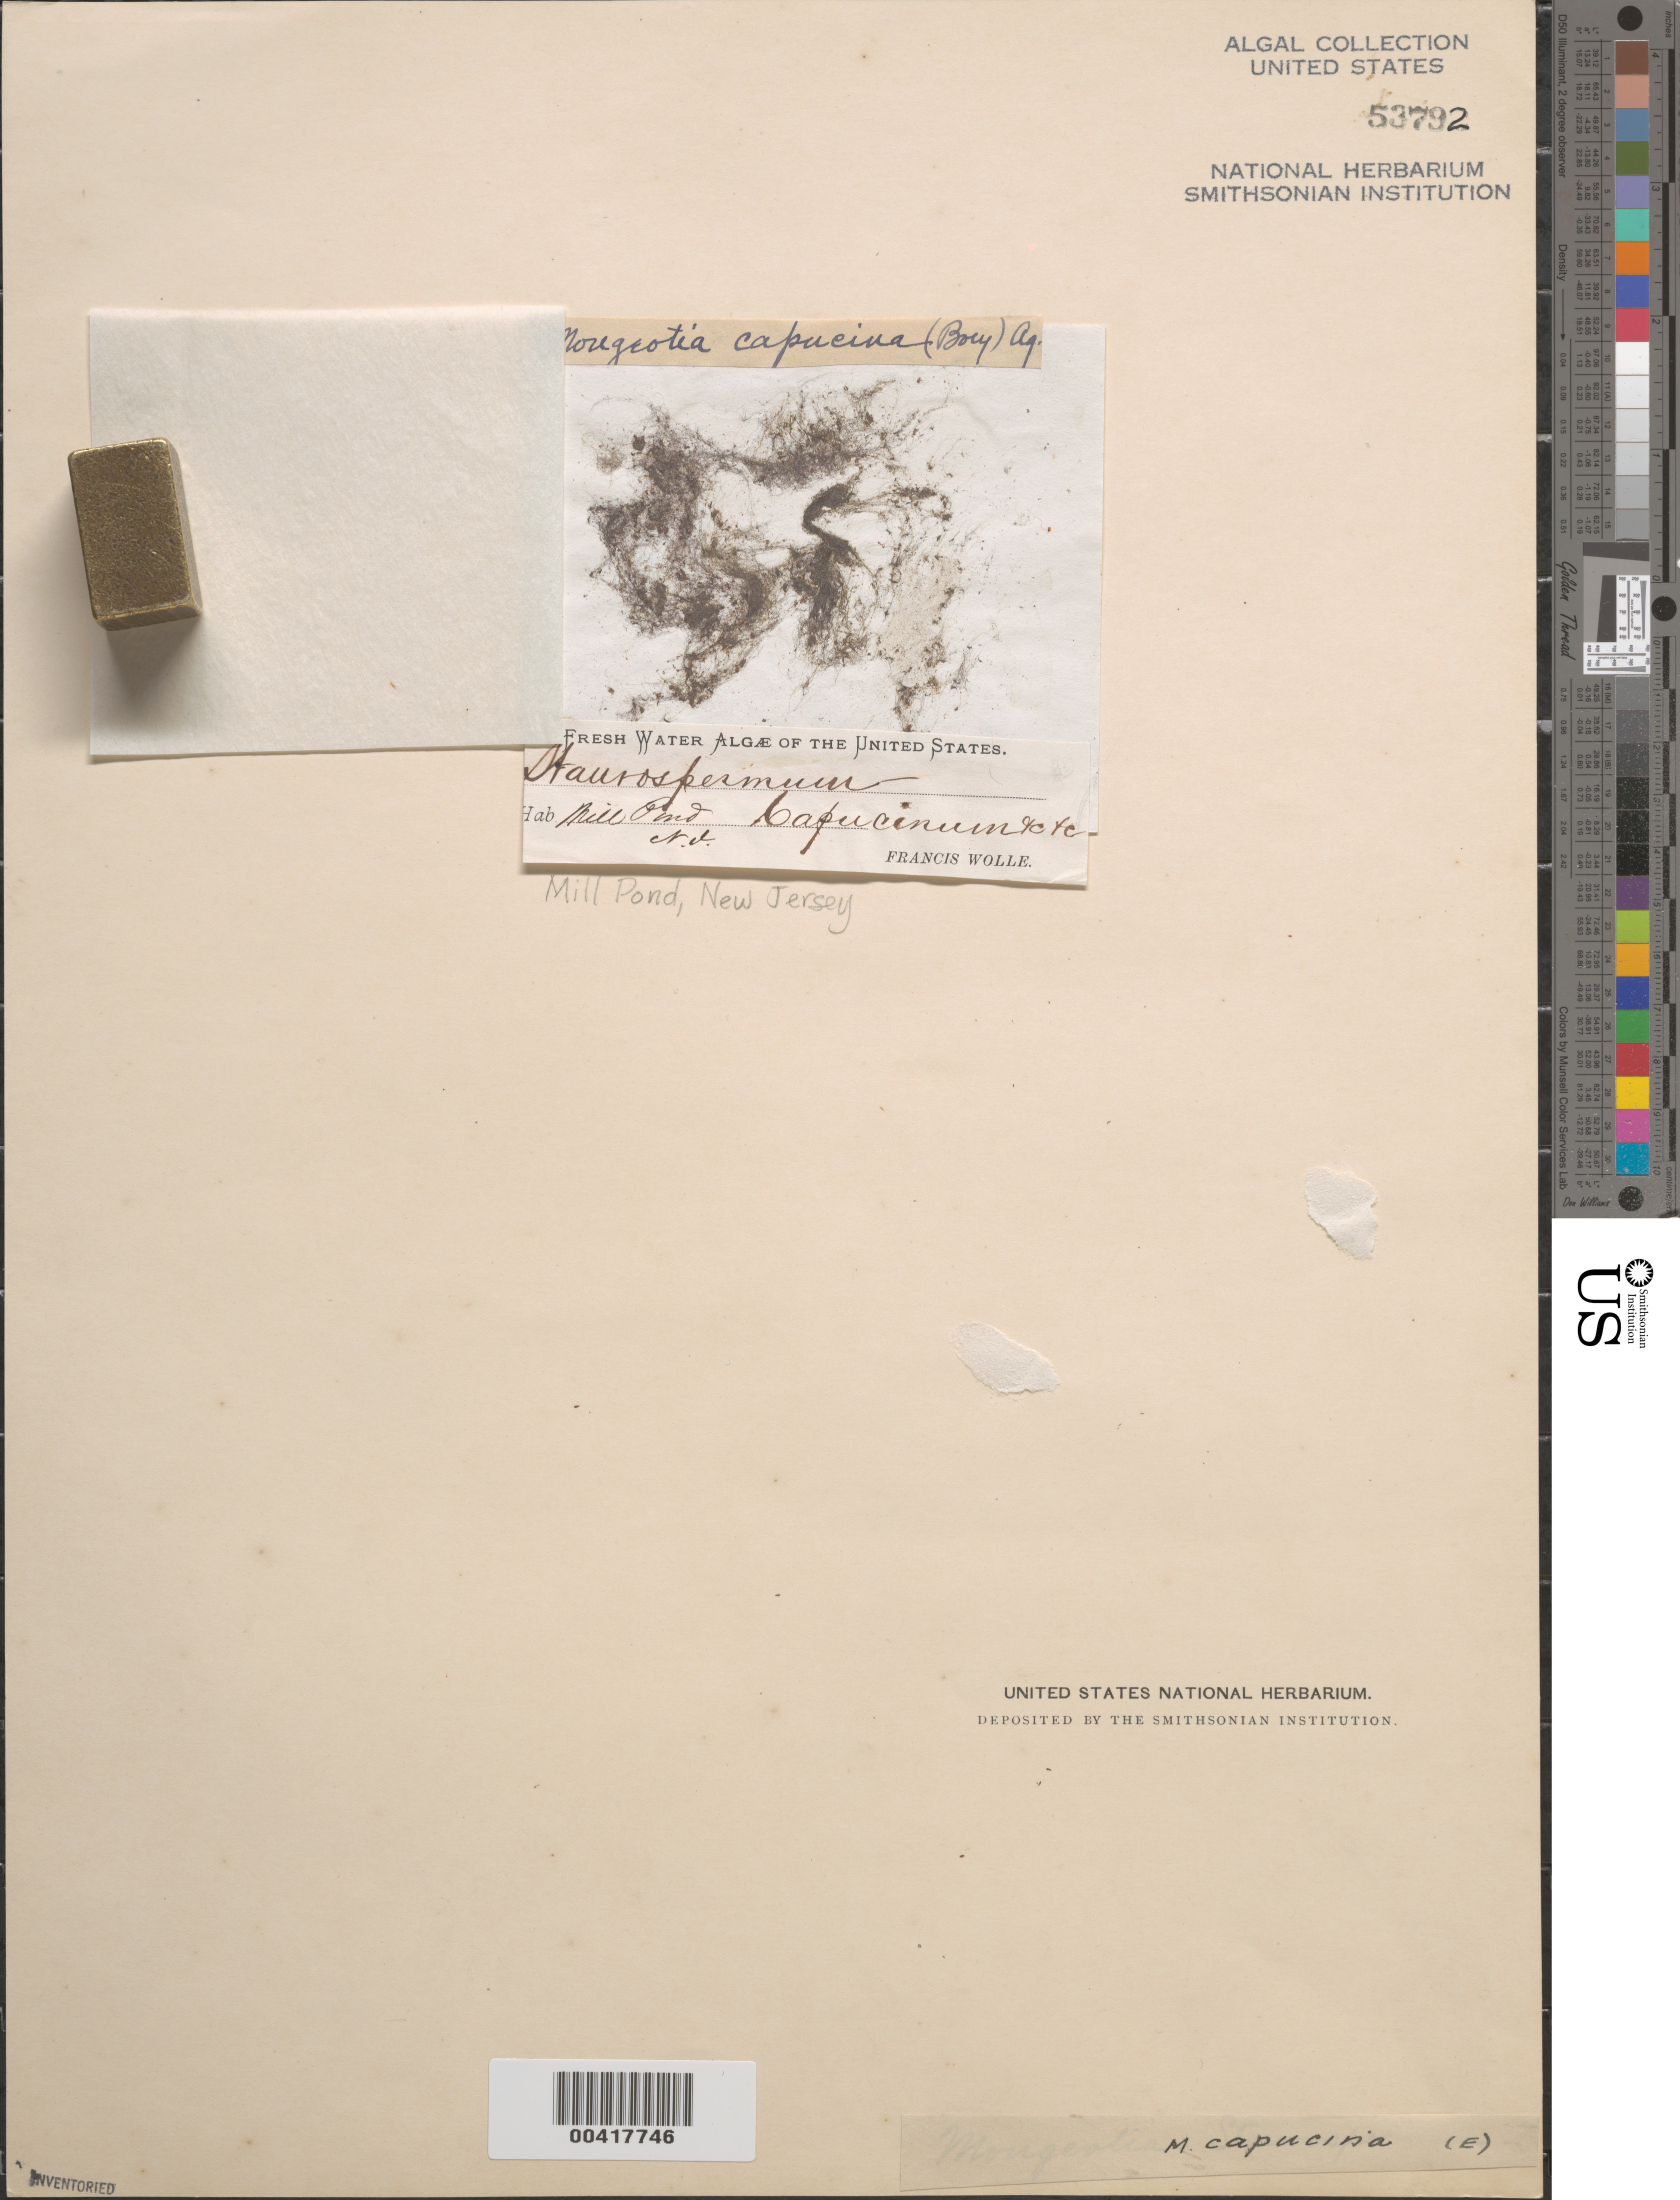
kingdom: Plantae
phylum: Charophyta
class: Zygnematophyceae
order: Zygnematales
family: Zygnemataceae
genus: Mougeotia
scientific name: Mougeotia capucina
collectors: F. Wolle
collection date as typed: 18--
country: United States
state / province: New Jersey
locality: Mill Pond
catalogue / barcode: US 53792